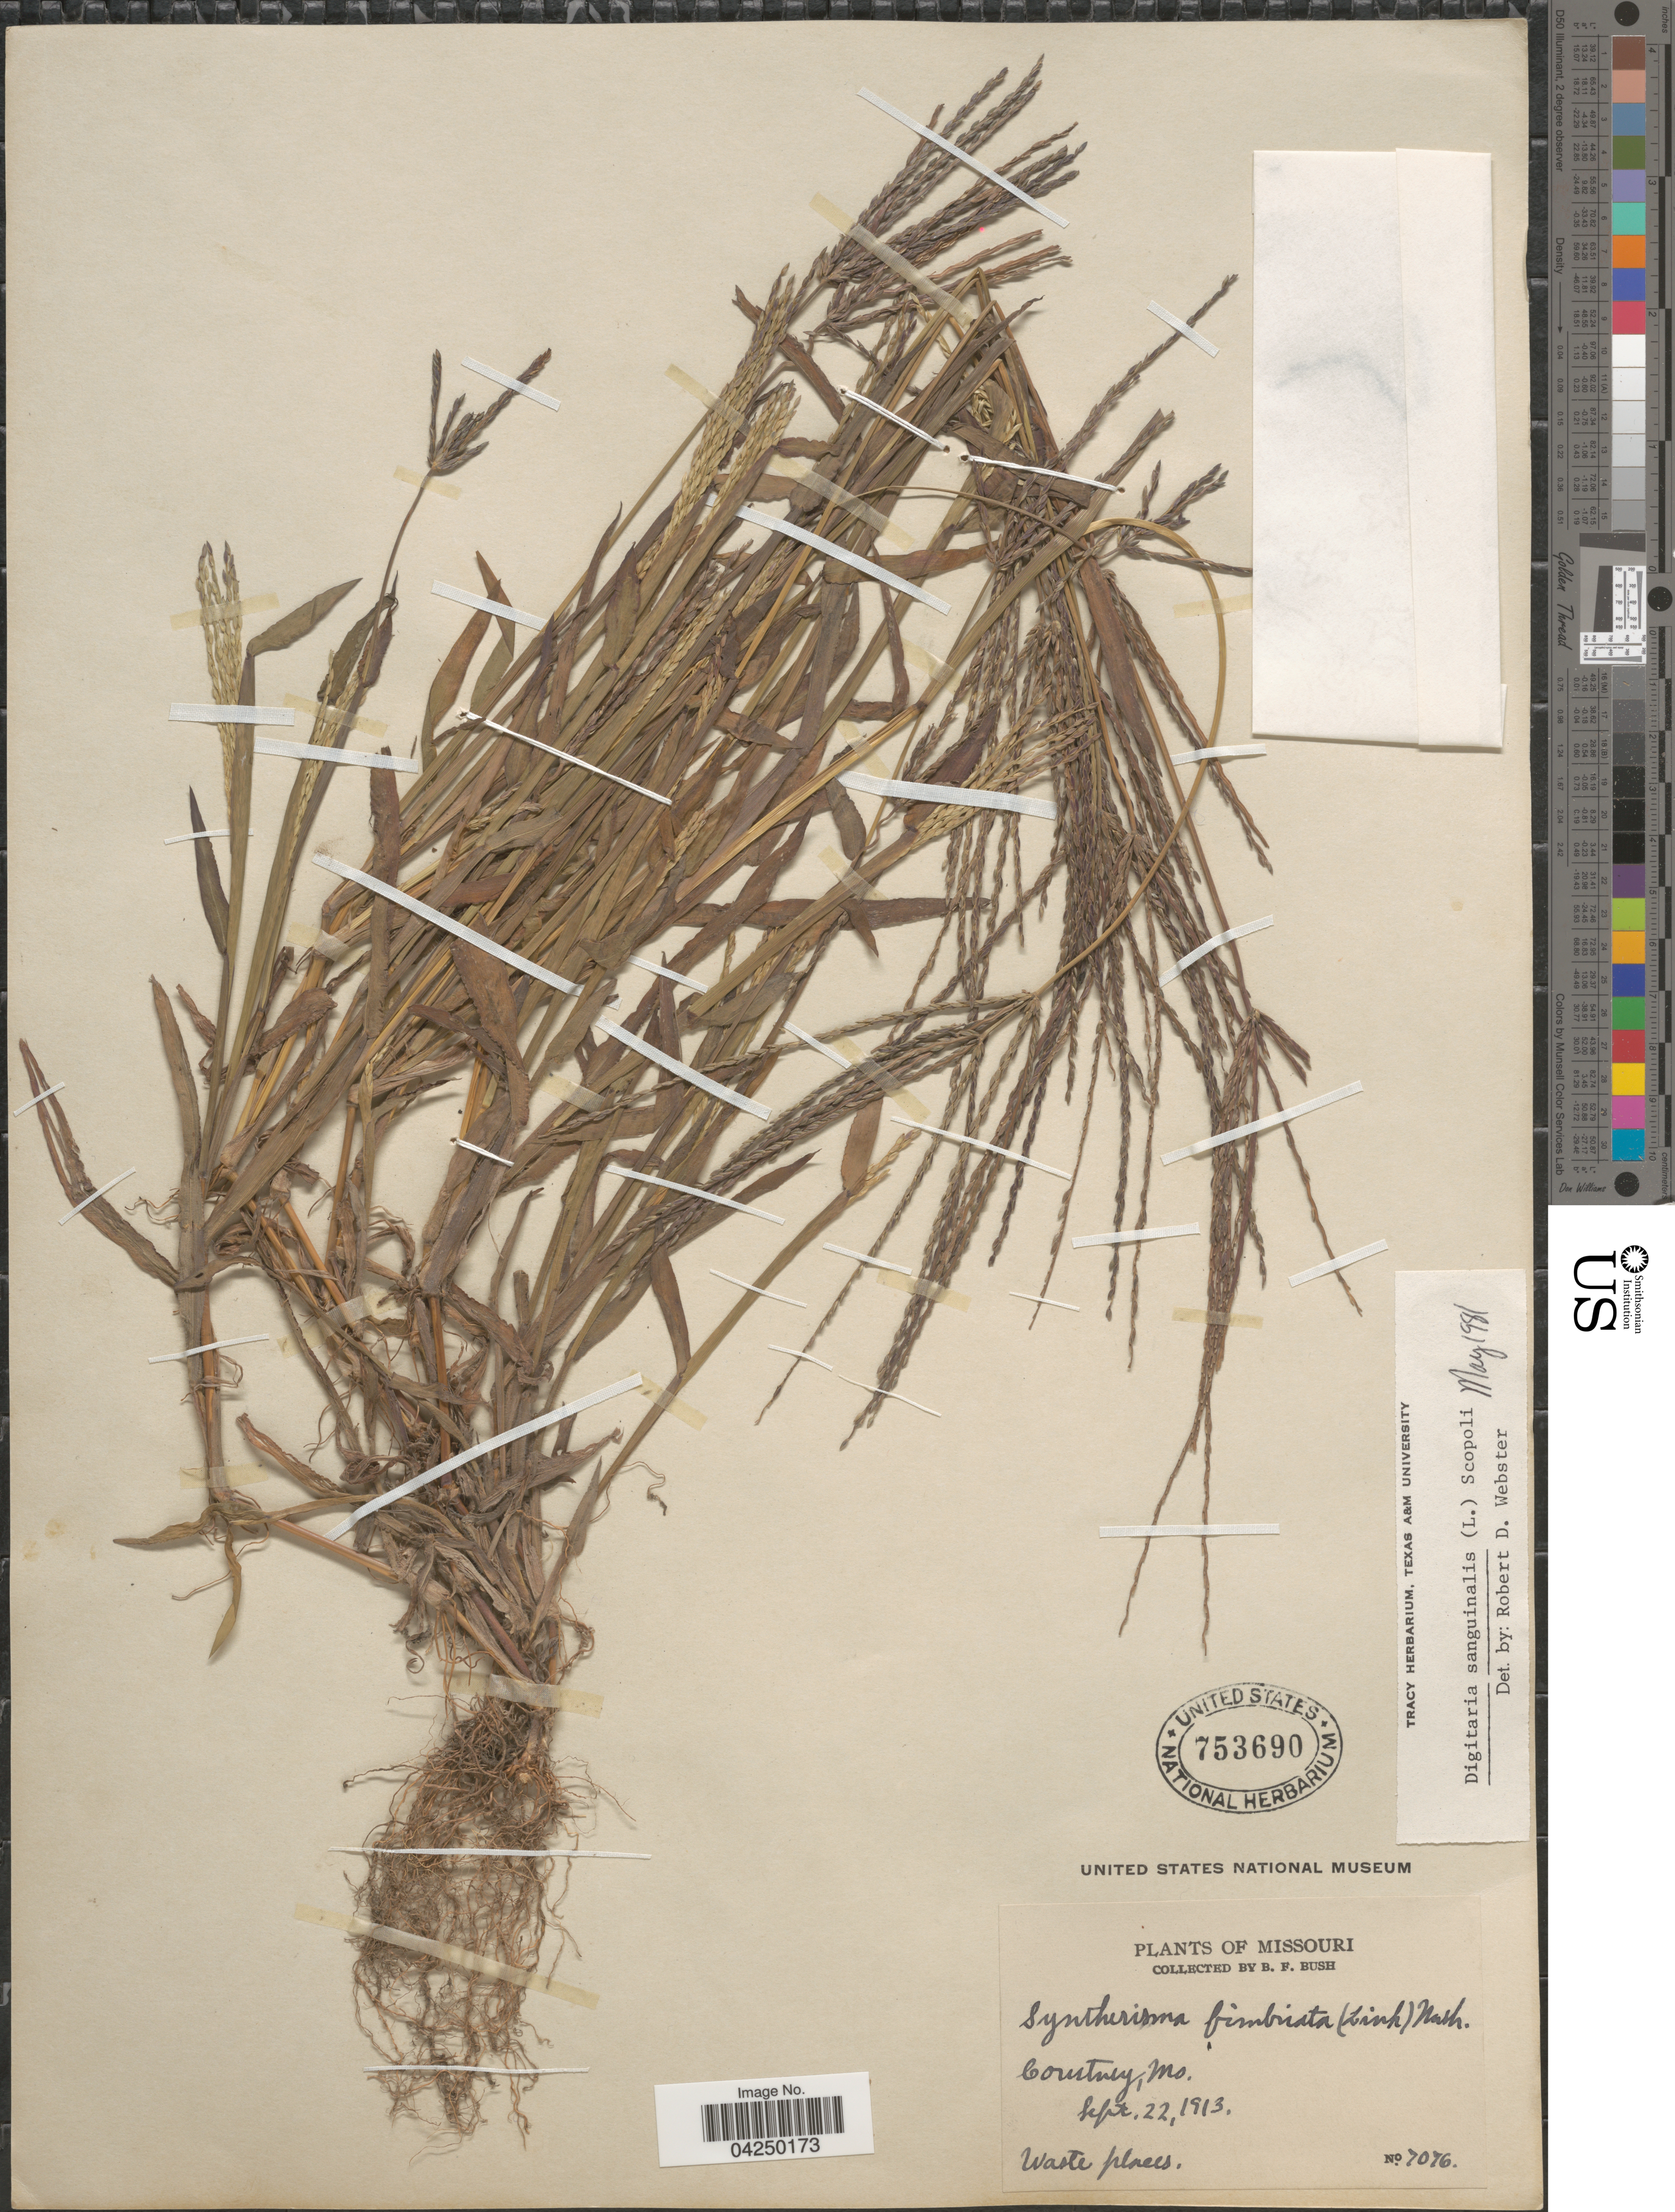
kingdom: Plantae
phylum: Tracheophyta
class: Liliopsida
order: Poales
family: Poaceae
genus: Digitaria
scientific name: Digitaria sanguinalis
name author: (L.) Scop.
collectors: B. F. Bush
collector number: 7076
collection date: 1913-09-22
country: United States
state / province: Missouri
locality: Courtney. Waste places.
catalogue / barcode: US 753690